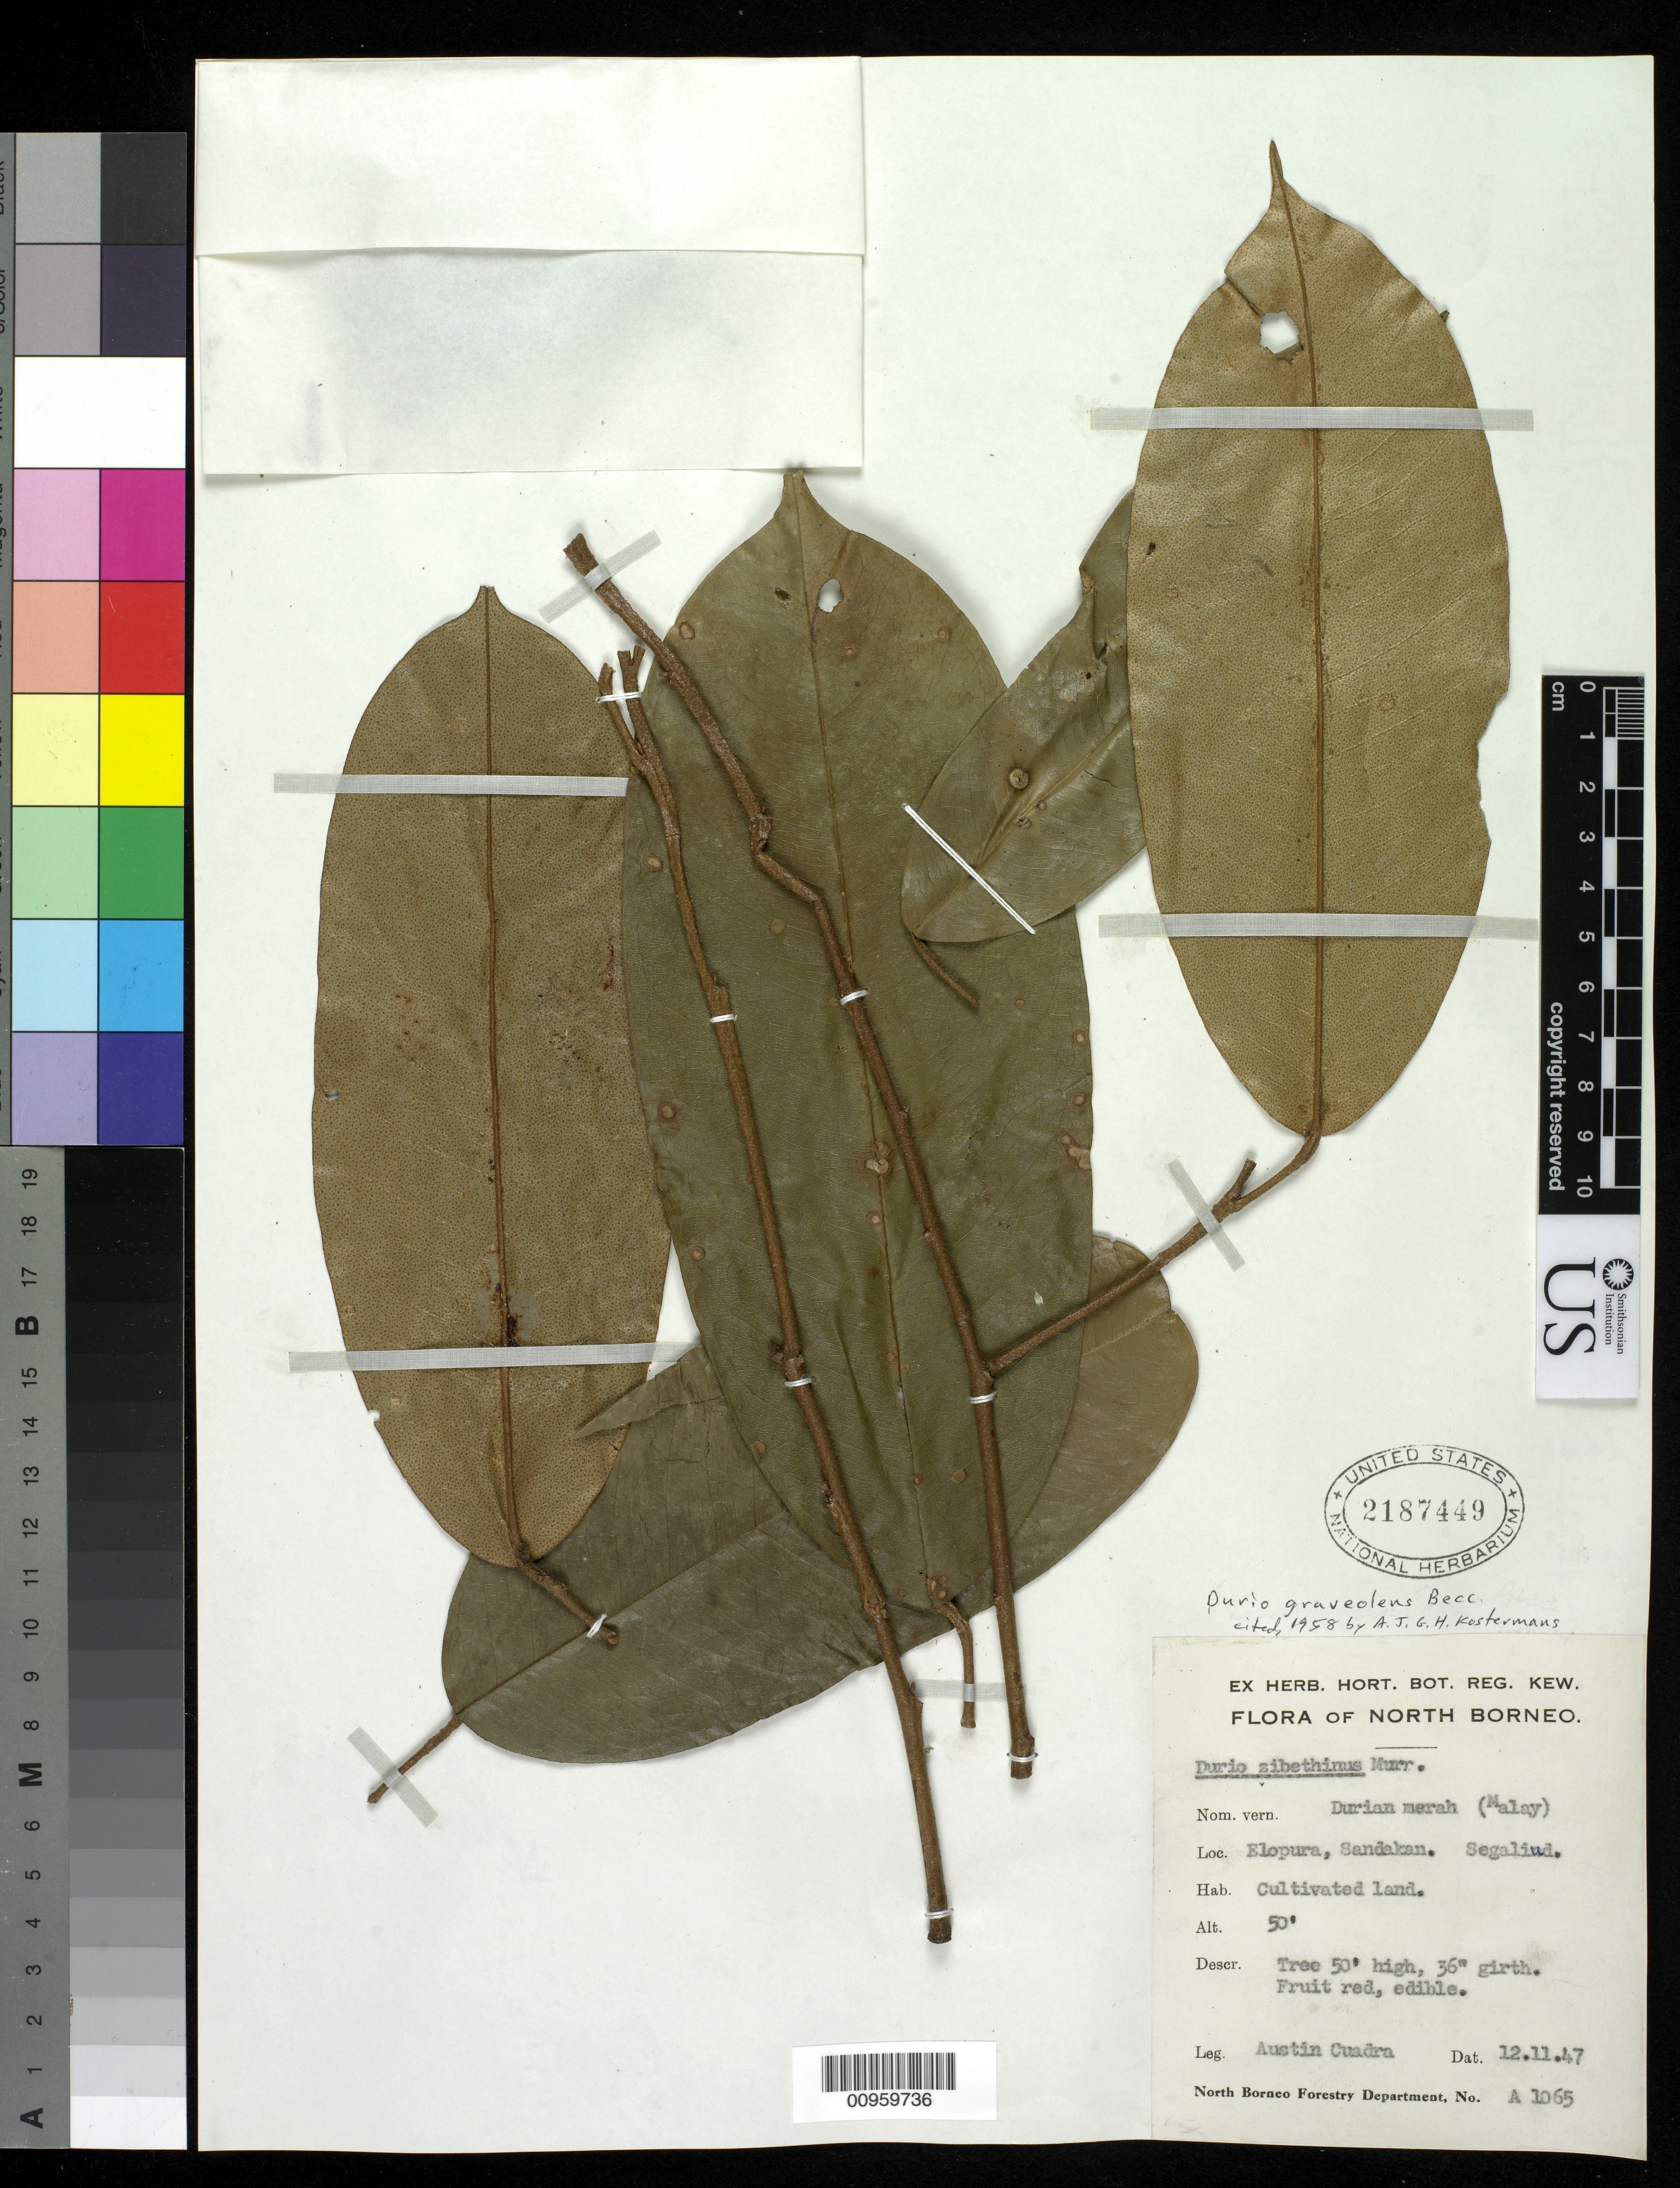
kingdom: Plantae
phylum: Tracheophyta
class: Magnoliopsida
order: Malvales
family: Malvaceae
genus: Durio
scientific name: Durio graveolens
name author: Becc.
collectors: A. Cuadra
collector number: A 1065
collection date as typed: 12 Nov 1947 or 11 Dec 1947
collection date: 1947-11-12 or 1947-12-11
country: Malaysia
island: Borneo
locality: Elopura, Sandakan, Segaliud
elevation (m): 15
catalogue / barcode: US 2187449